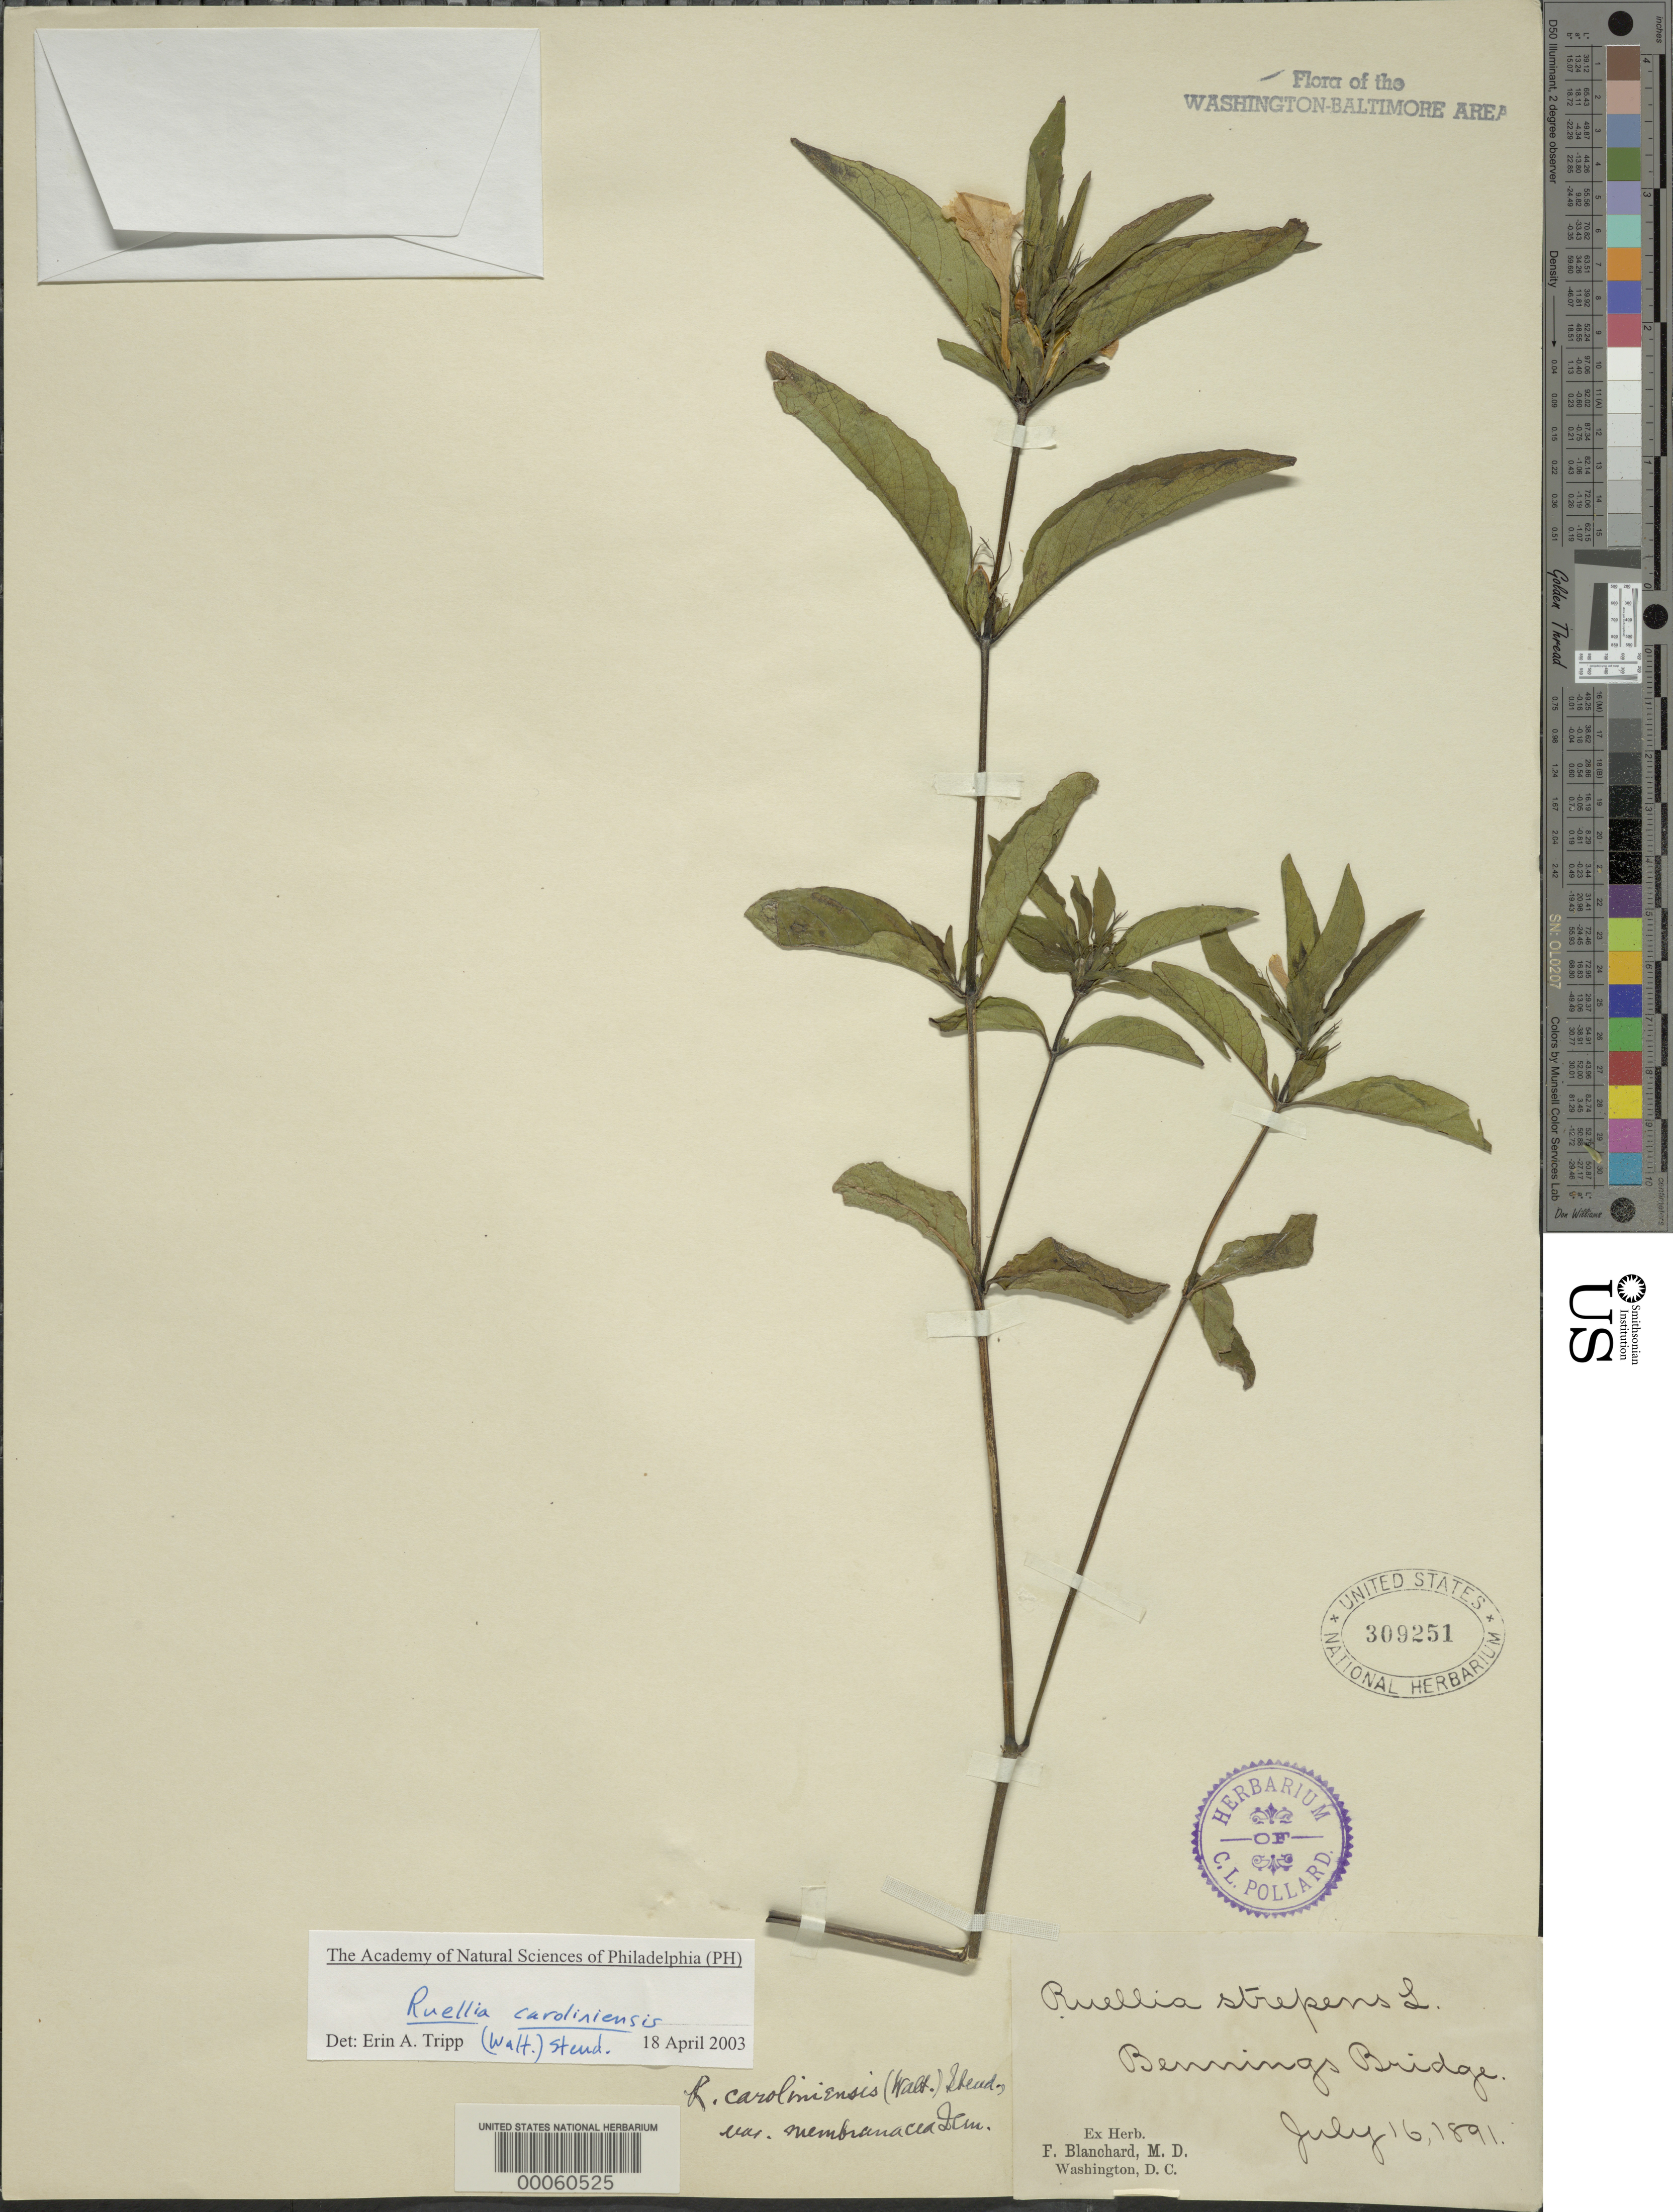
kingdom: Plantae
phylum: Tracheophyta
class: Magnoliopsida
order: Lamiales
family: Acanthaceae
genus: Ruellia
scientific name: Ruellia caroliniensis var. membranacea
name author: Fernald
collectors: F. Blanchard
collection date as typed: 16 Jul 1891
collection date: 1891-07-16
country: United States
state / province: District of Columbia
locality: Benning Bridge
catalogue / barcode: US 309251